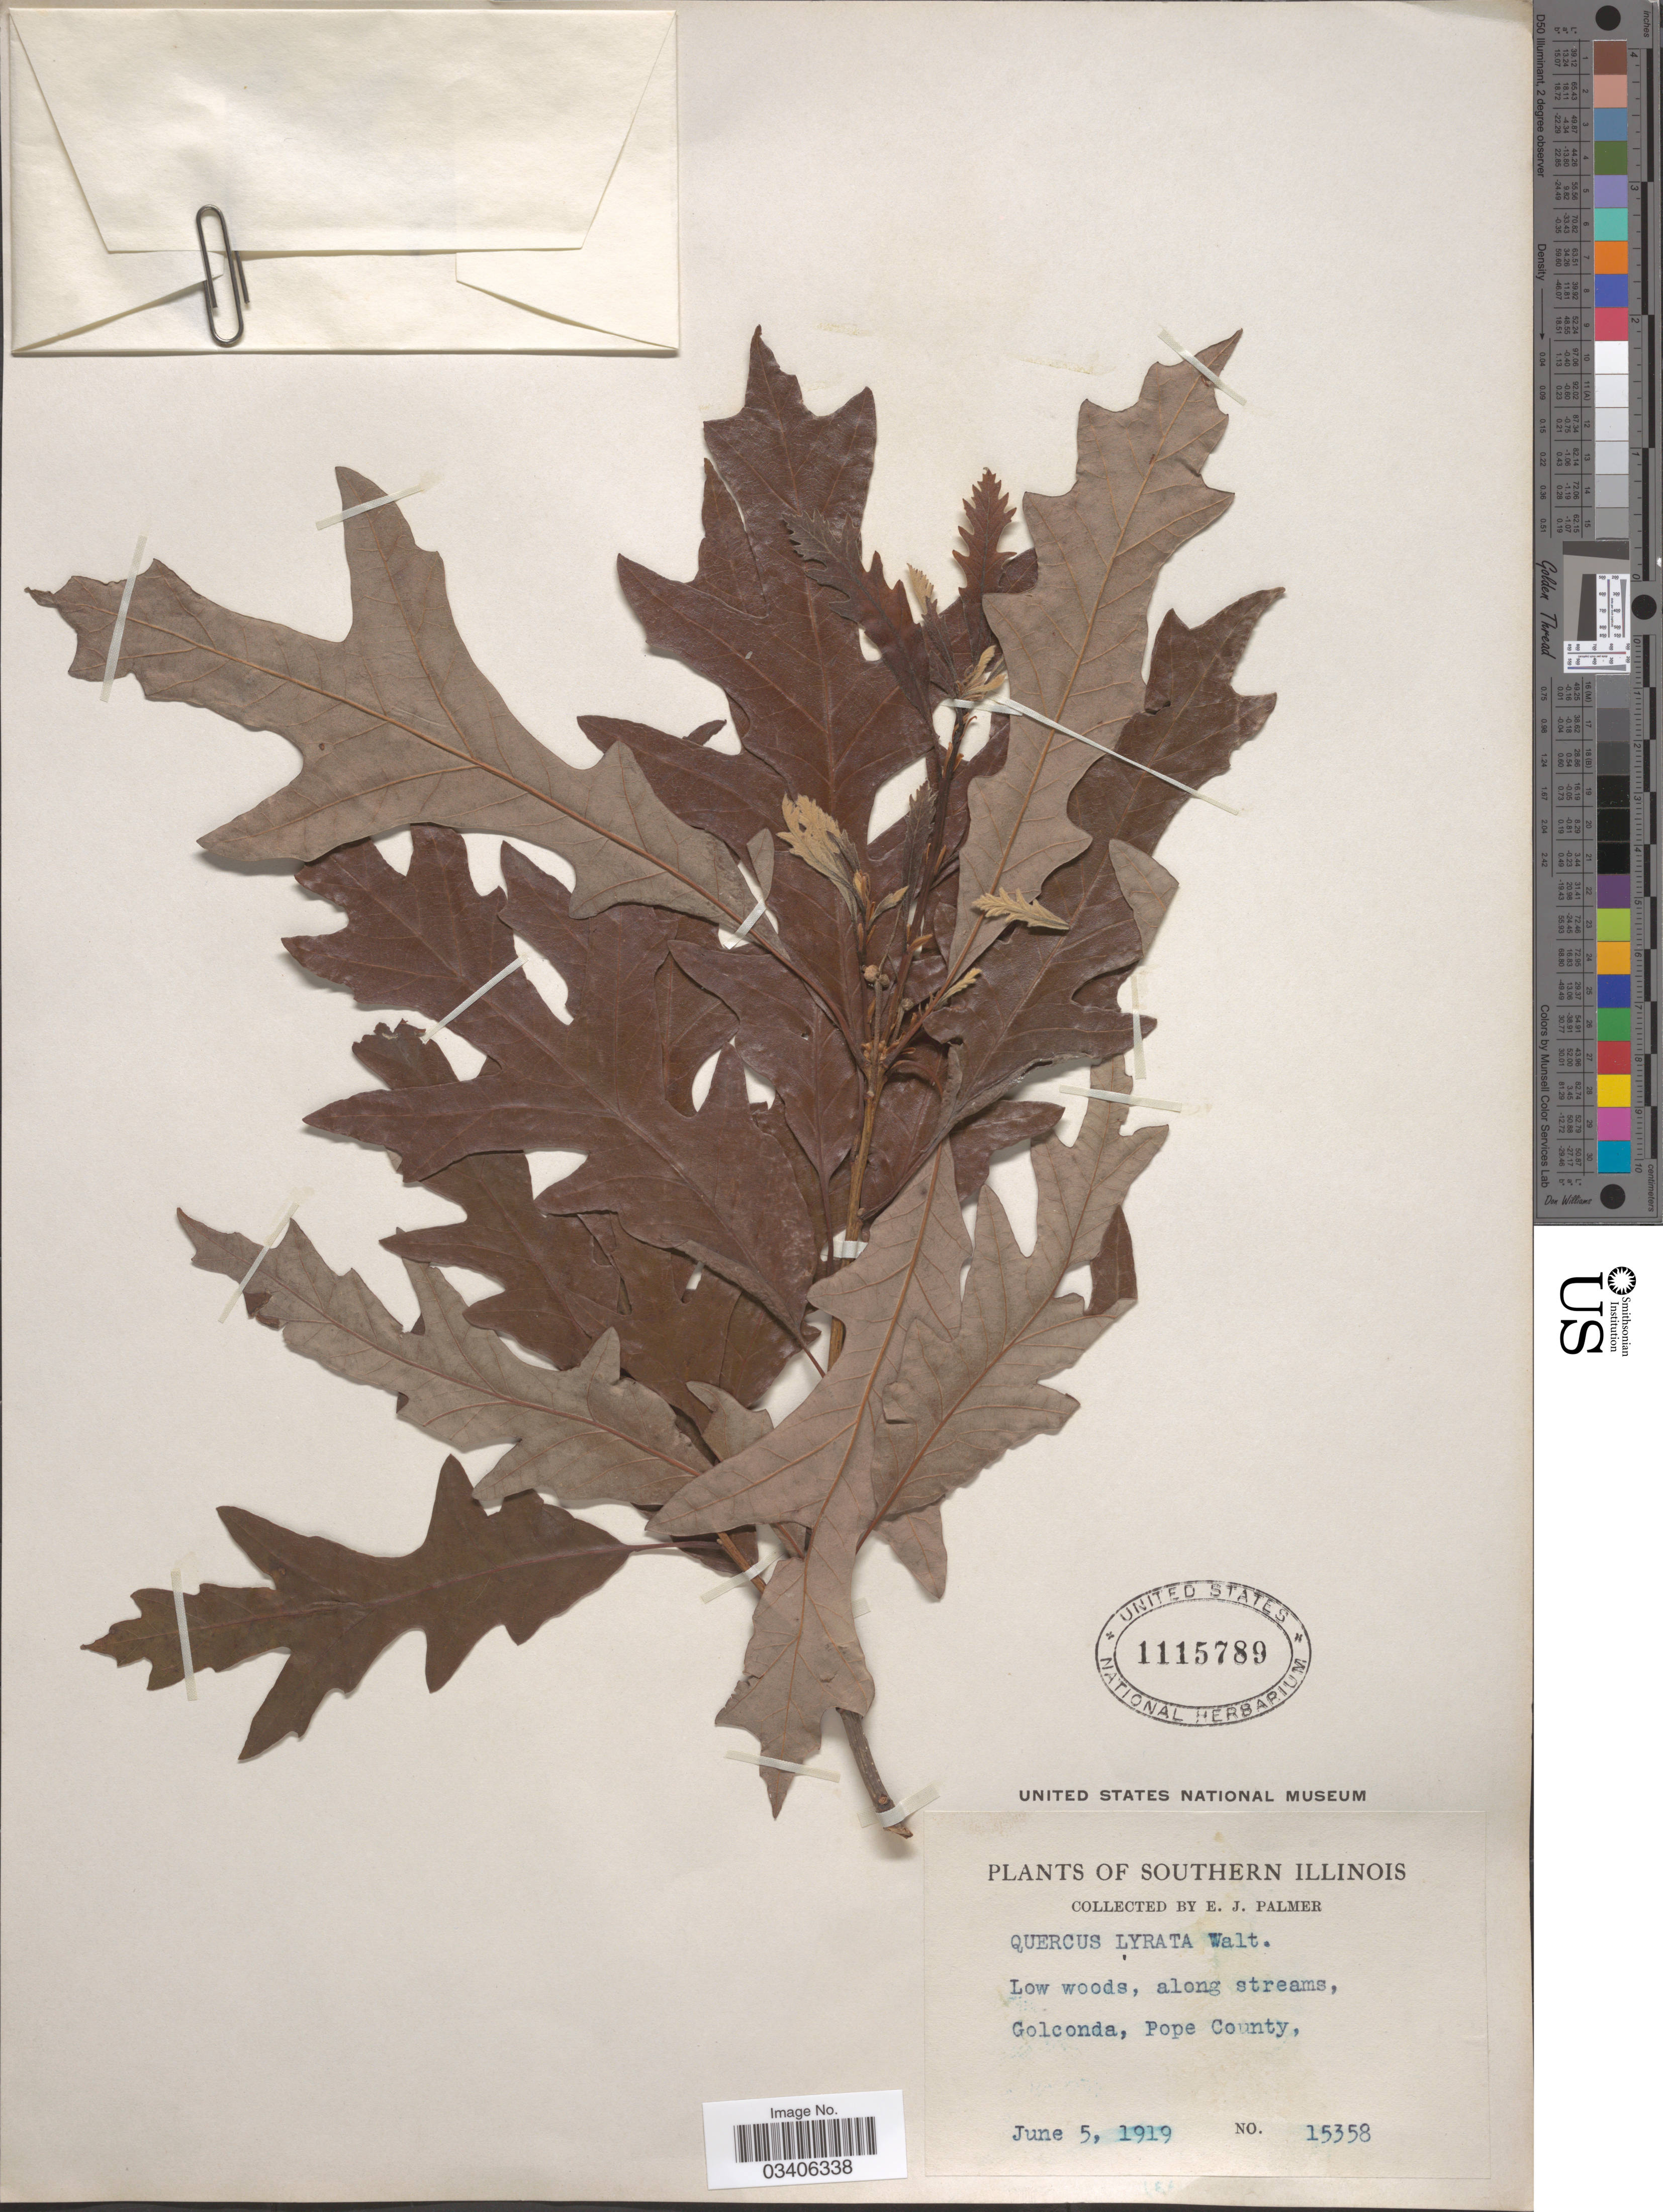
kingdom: Plantae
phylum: Tracheophyta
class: Magnoliopsida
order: Fagales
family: Fagaceae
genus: Quercus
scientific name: Quercus lyrata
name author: Walter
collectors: E. J. Palmer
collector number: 15358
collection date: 1919-06-05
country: United States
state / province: Illinois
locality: Southern Illinois. Golconda, Pope County.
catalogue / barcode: US 1115789